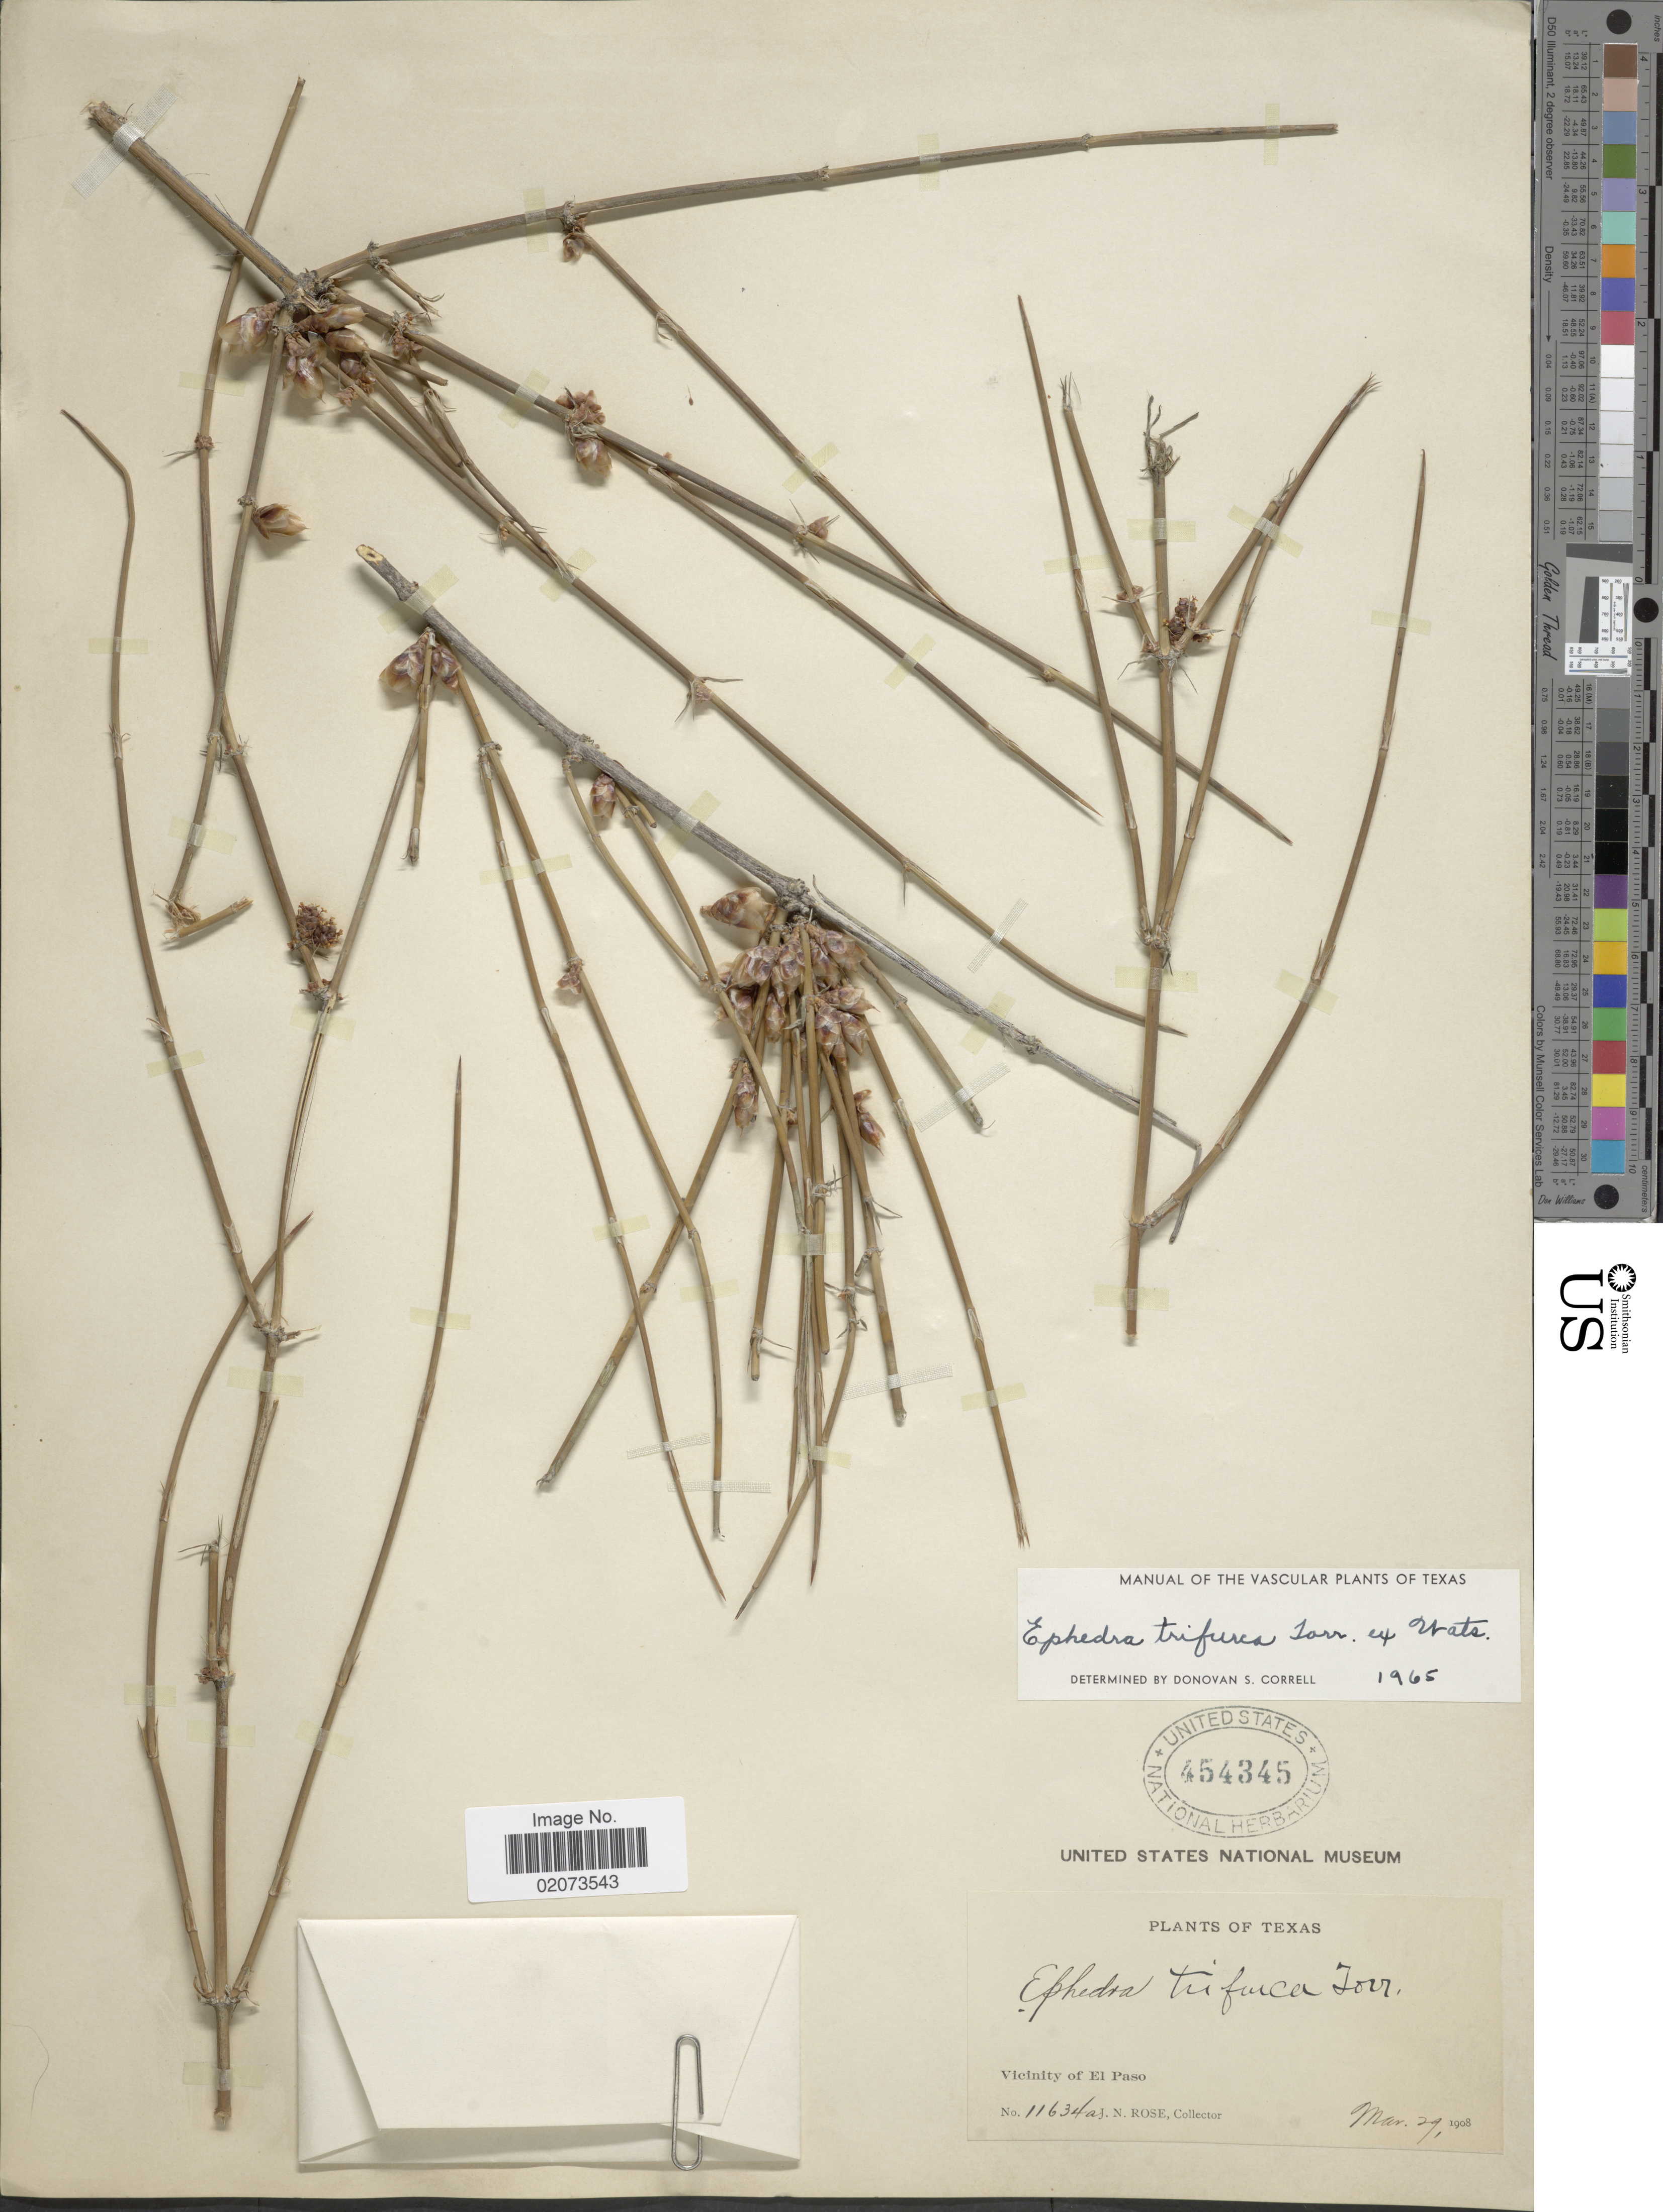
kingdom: Plantae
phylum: Tracheophyta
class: Gnetopsida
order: Ephedrales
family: Ephedraceae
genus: Ephedra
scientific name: Ephedra trifurca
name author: Torr. ex S. Watson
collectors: J. N. Rose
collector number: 11634a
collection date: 1908-03-29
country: United States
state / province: Texas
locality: Vicinity of El Paso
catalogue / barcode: US 454345